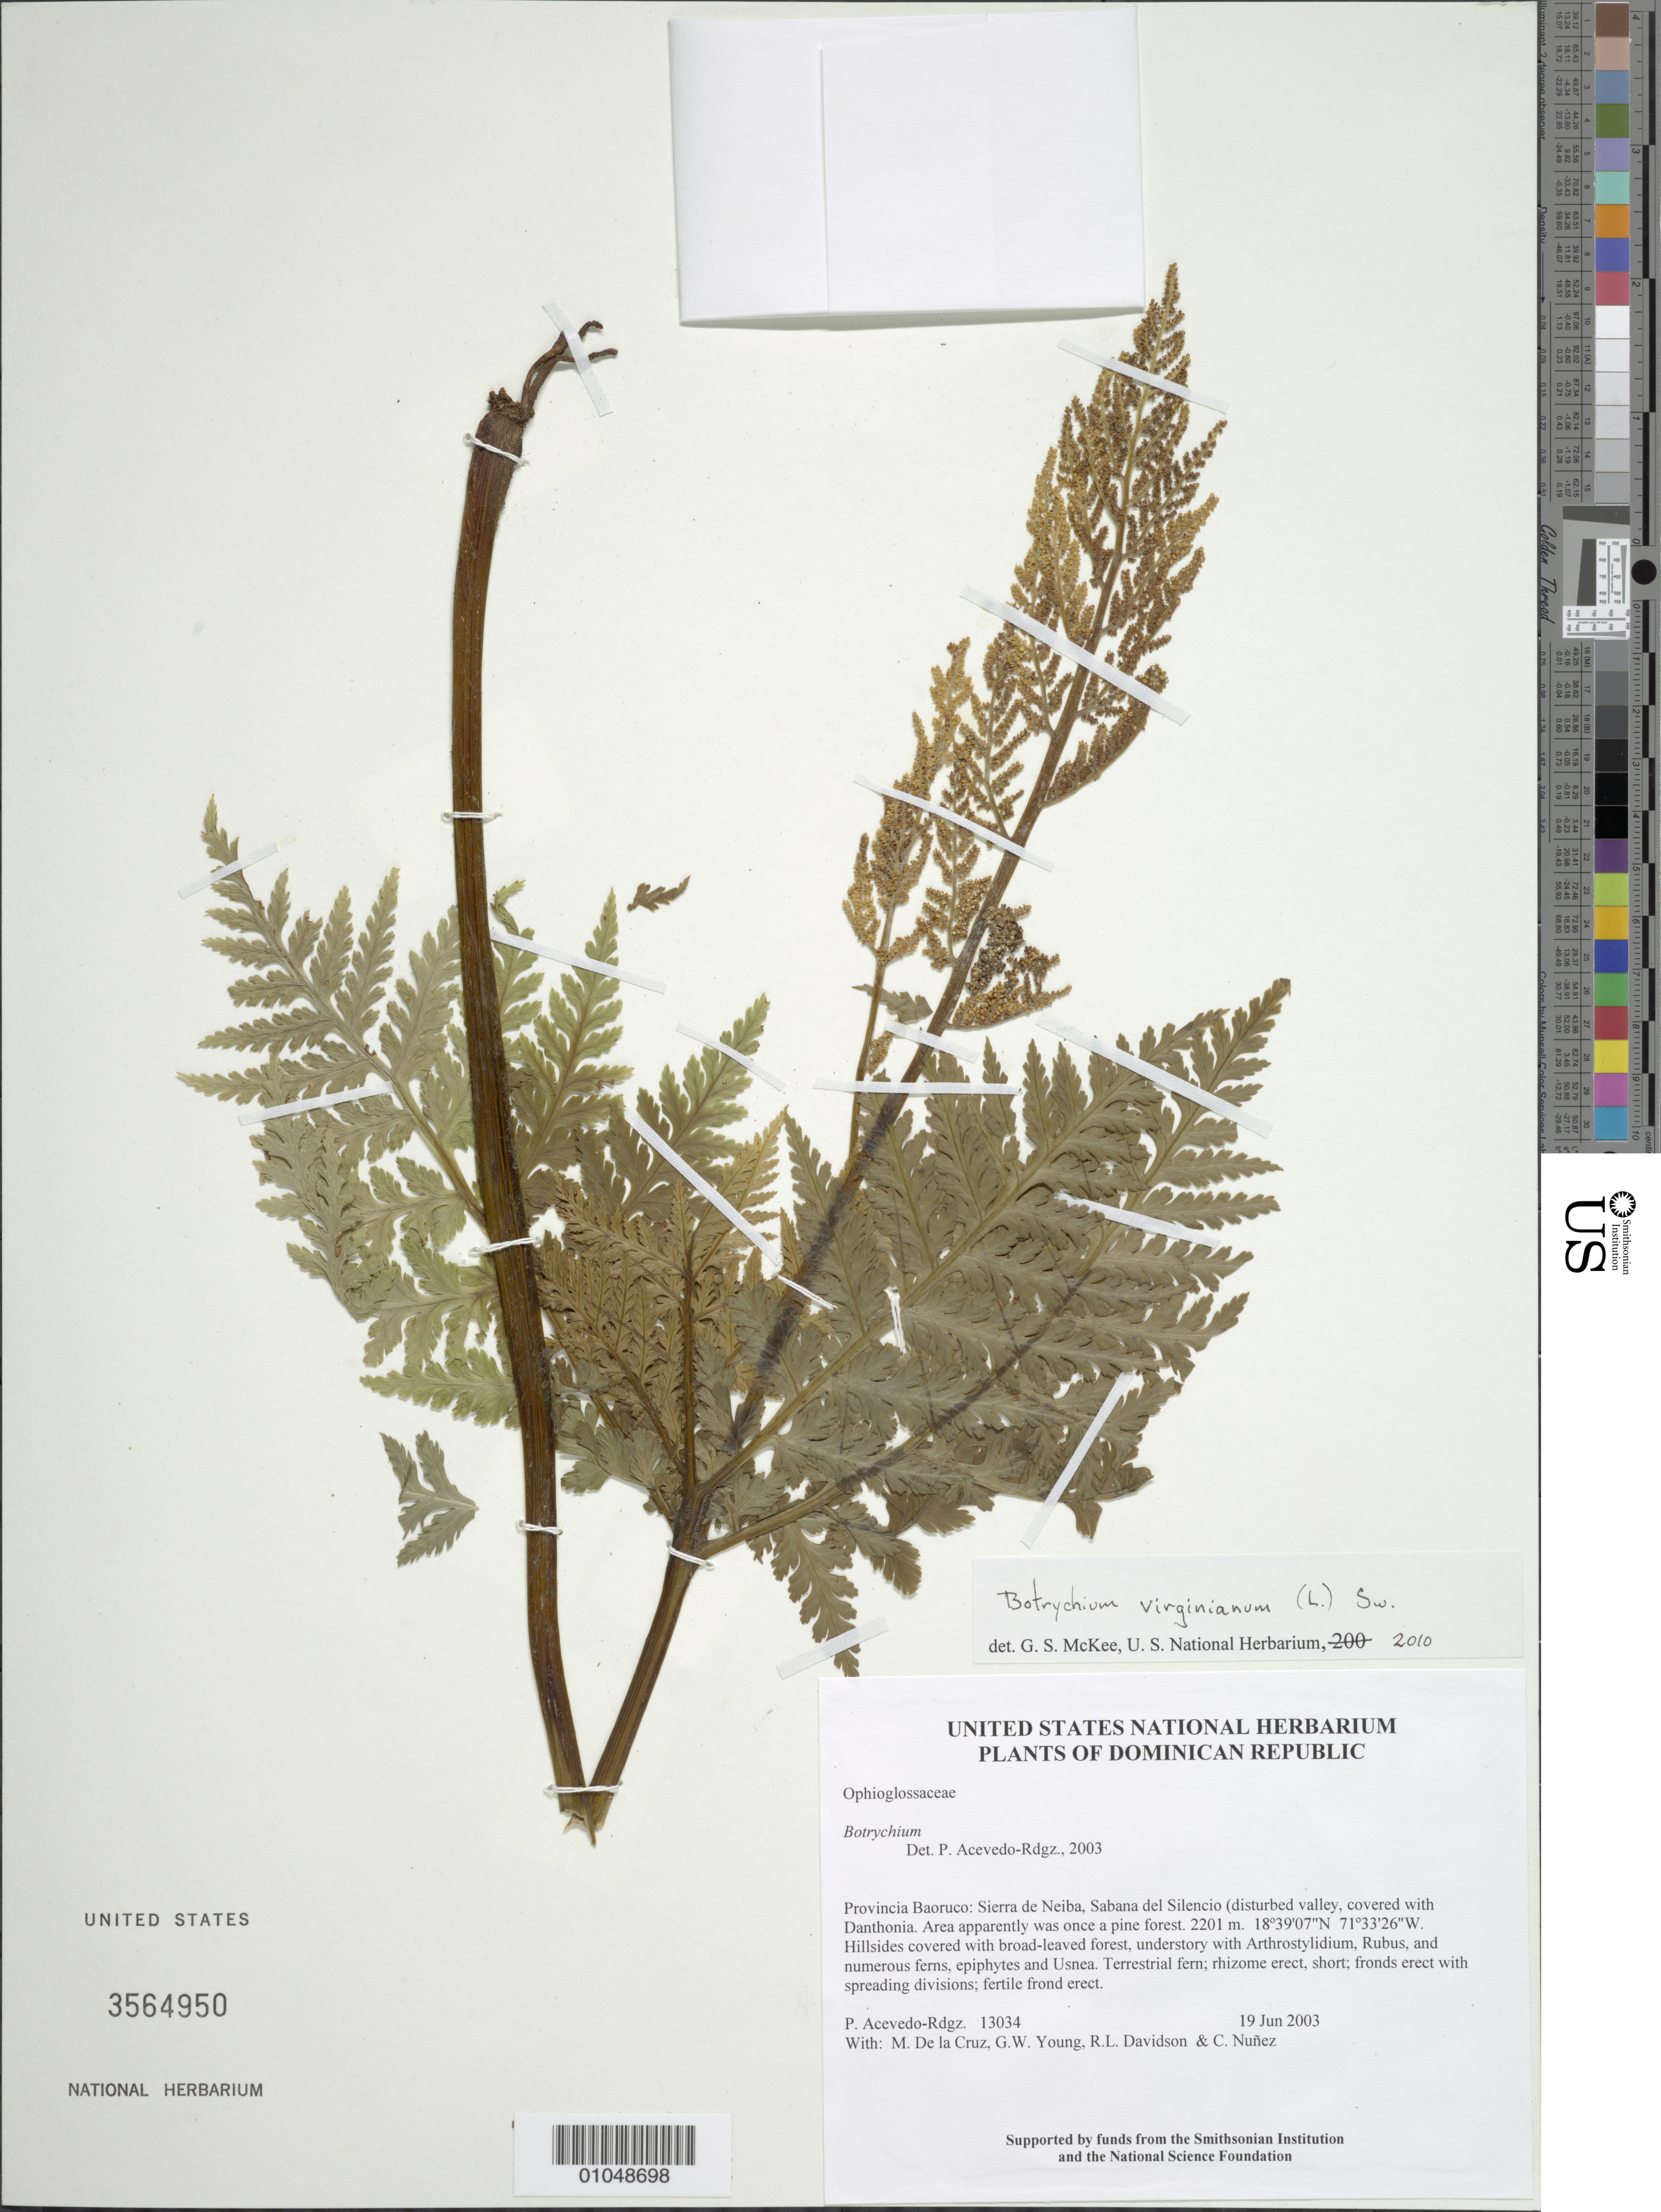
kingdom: Plantae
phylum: Tracheophyta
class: Polypodiopsida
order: Ophioglossales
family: Ophioglossaceae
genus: Botrychium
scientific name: Botrychium virginianum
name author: (L.) Sw.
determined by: McKee, G. S., (US), NMNH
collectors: P. Acevedo-Rodr., M. de la Cruz, J. Rawlins, G. Young, R. Davidson & C. Nunez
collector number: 13034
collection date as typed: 19 Jun 2003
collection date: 2003-06-19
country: Dominican Republic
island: Hispaniola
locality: Provincia Baoruco: Sierra de Neiba, Sabana del Silencio (disturbed valley, covered with Danthonia. Area apparently was once a pine forest.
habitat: Hillsides covered with broad-leaved forest, understory with Arthrostylidium, Rubus, and numerous ferns, epiphytes and Usnea.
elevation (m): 2201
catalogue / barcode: US 3564950